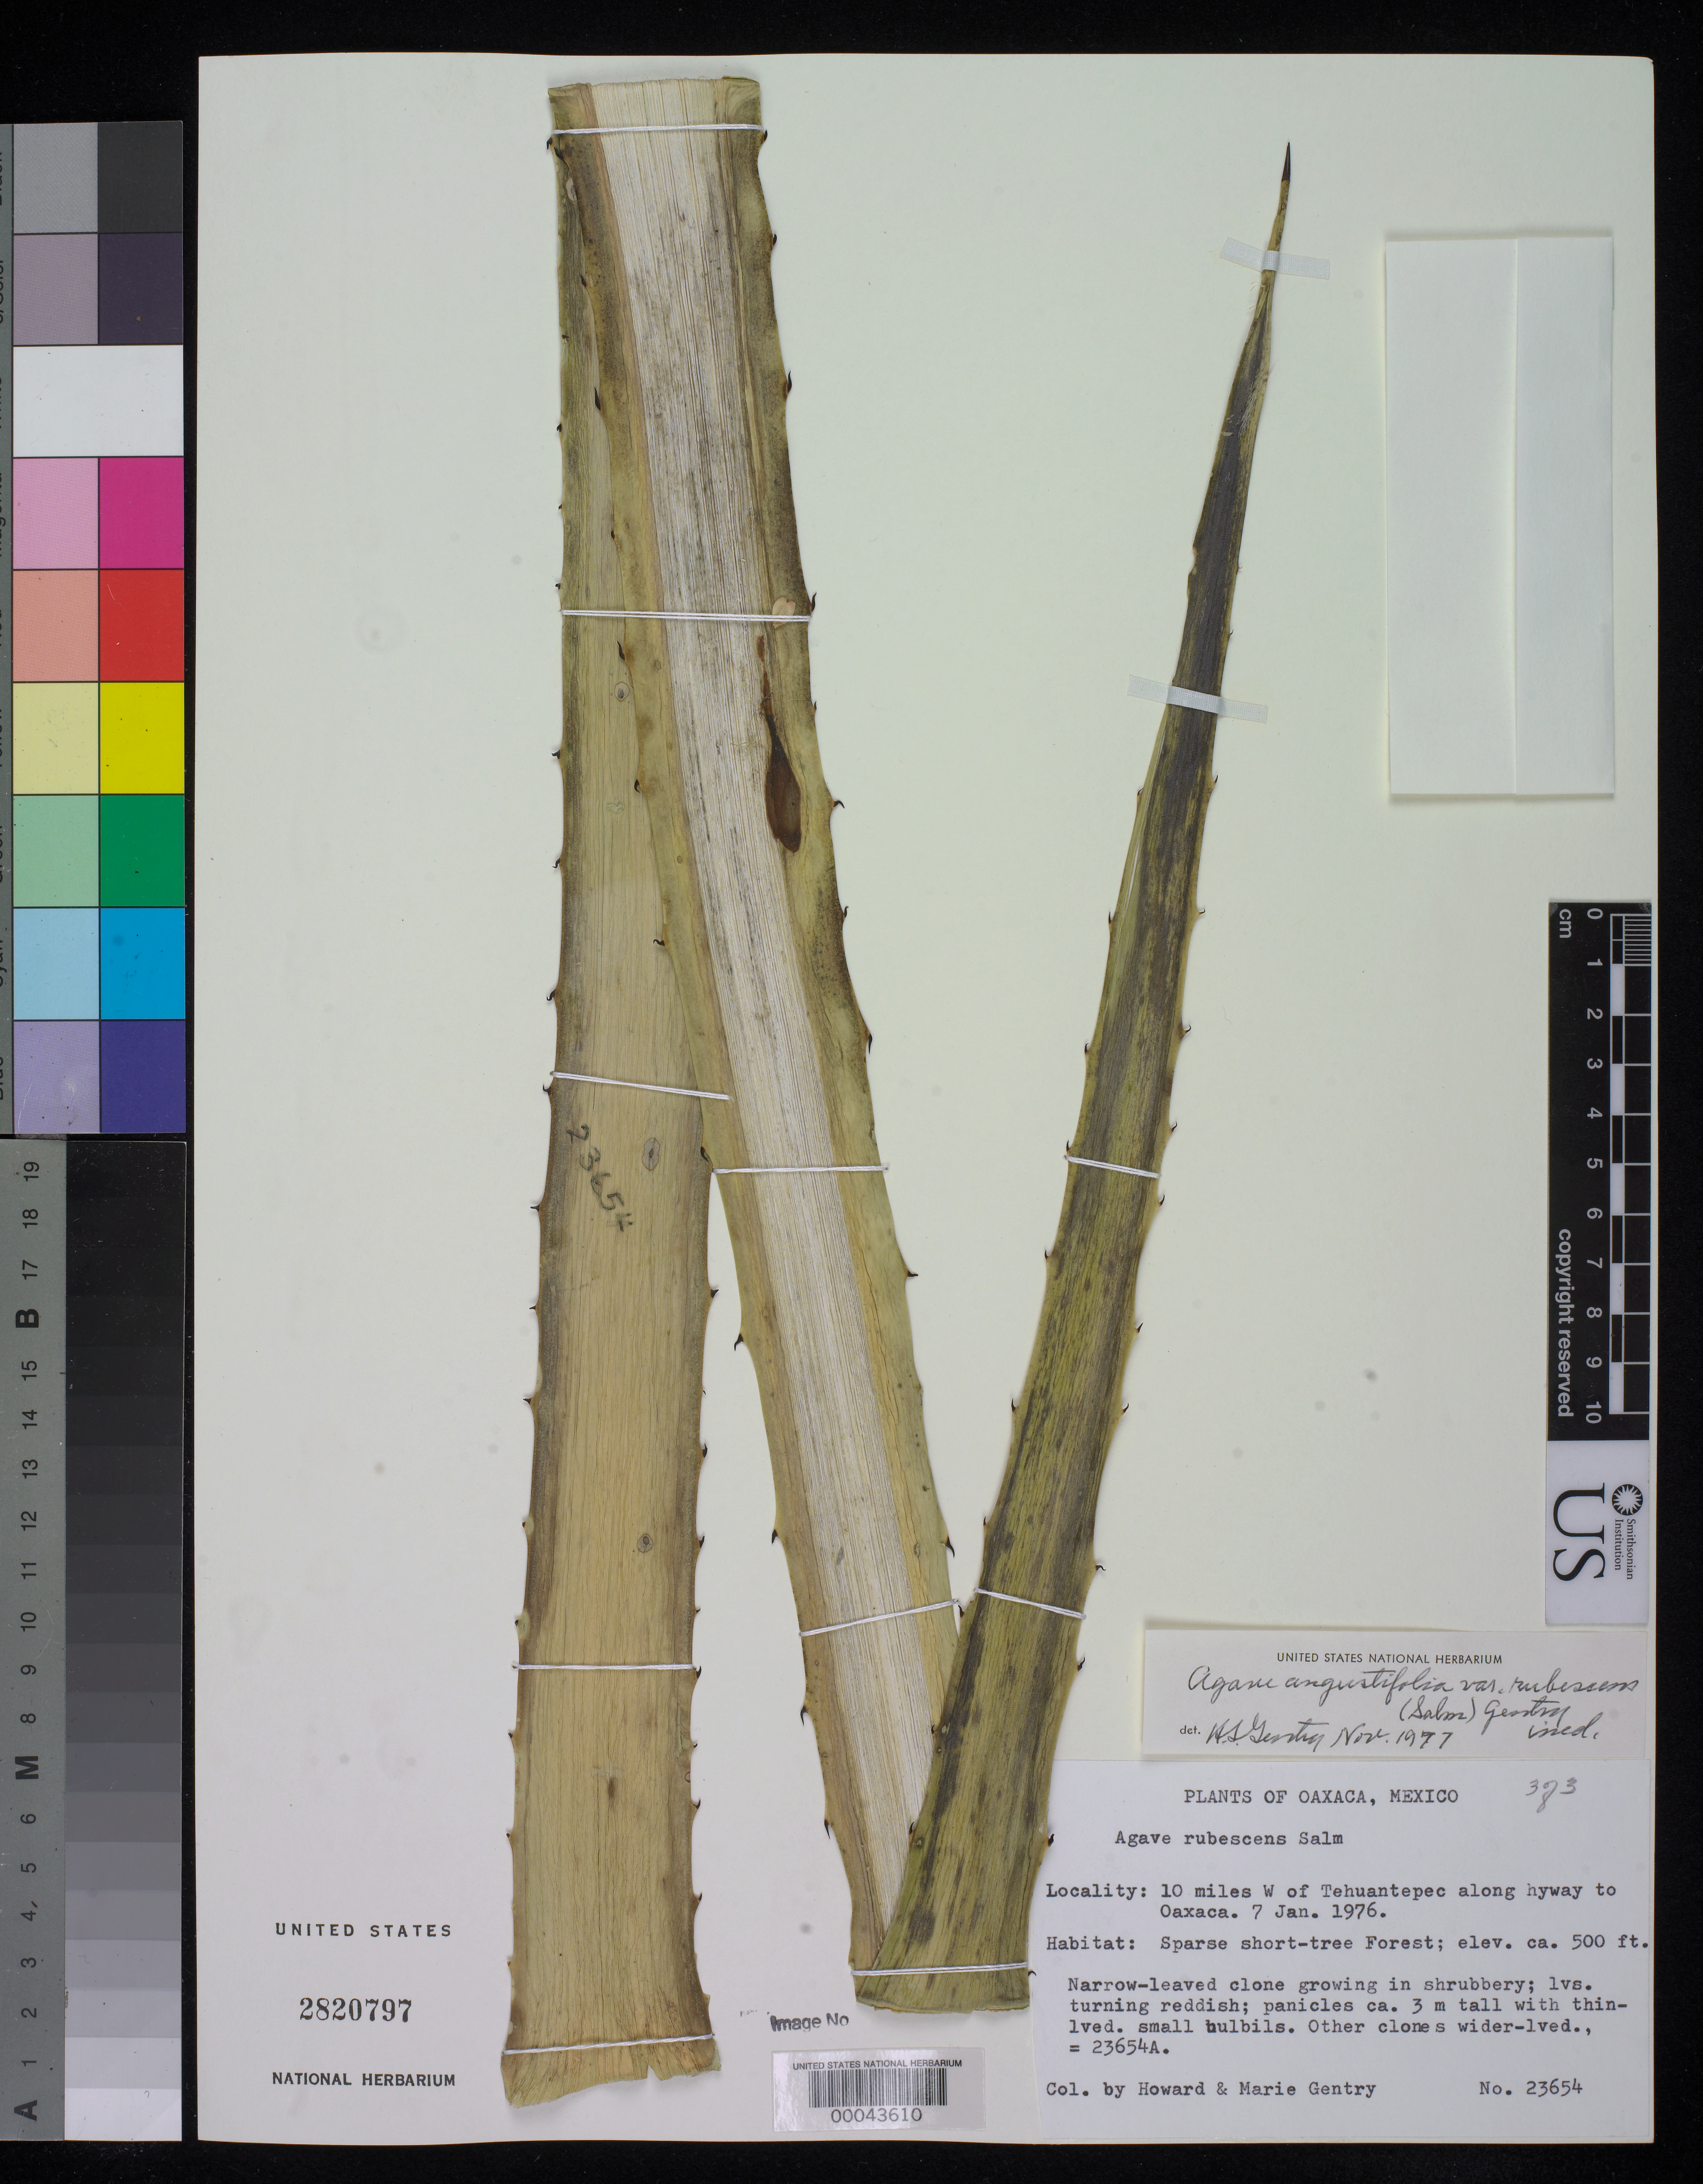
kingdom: Plantae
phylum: Tracheophyta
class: Liliopsida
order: Asparagales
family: Asparagaceae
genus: Agave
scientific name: Agave angustifolia var. rubescens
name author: (Salm-Dyck) Gentry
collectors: H. S. Gentry & M. Gentry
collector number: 23654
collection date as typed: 07 Jan 1976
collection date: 1976-01-07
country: Mexico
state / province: Oaxaca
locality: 10 mi W of Tehuantepec along highway to Oaxaca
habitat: Sparse short-tree forest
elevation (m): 152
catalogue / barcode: US 2820797